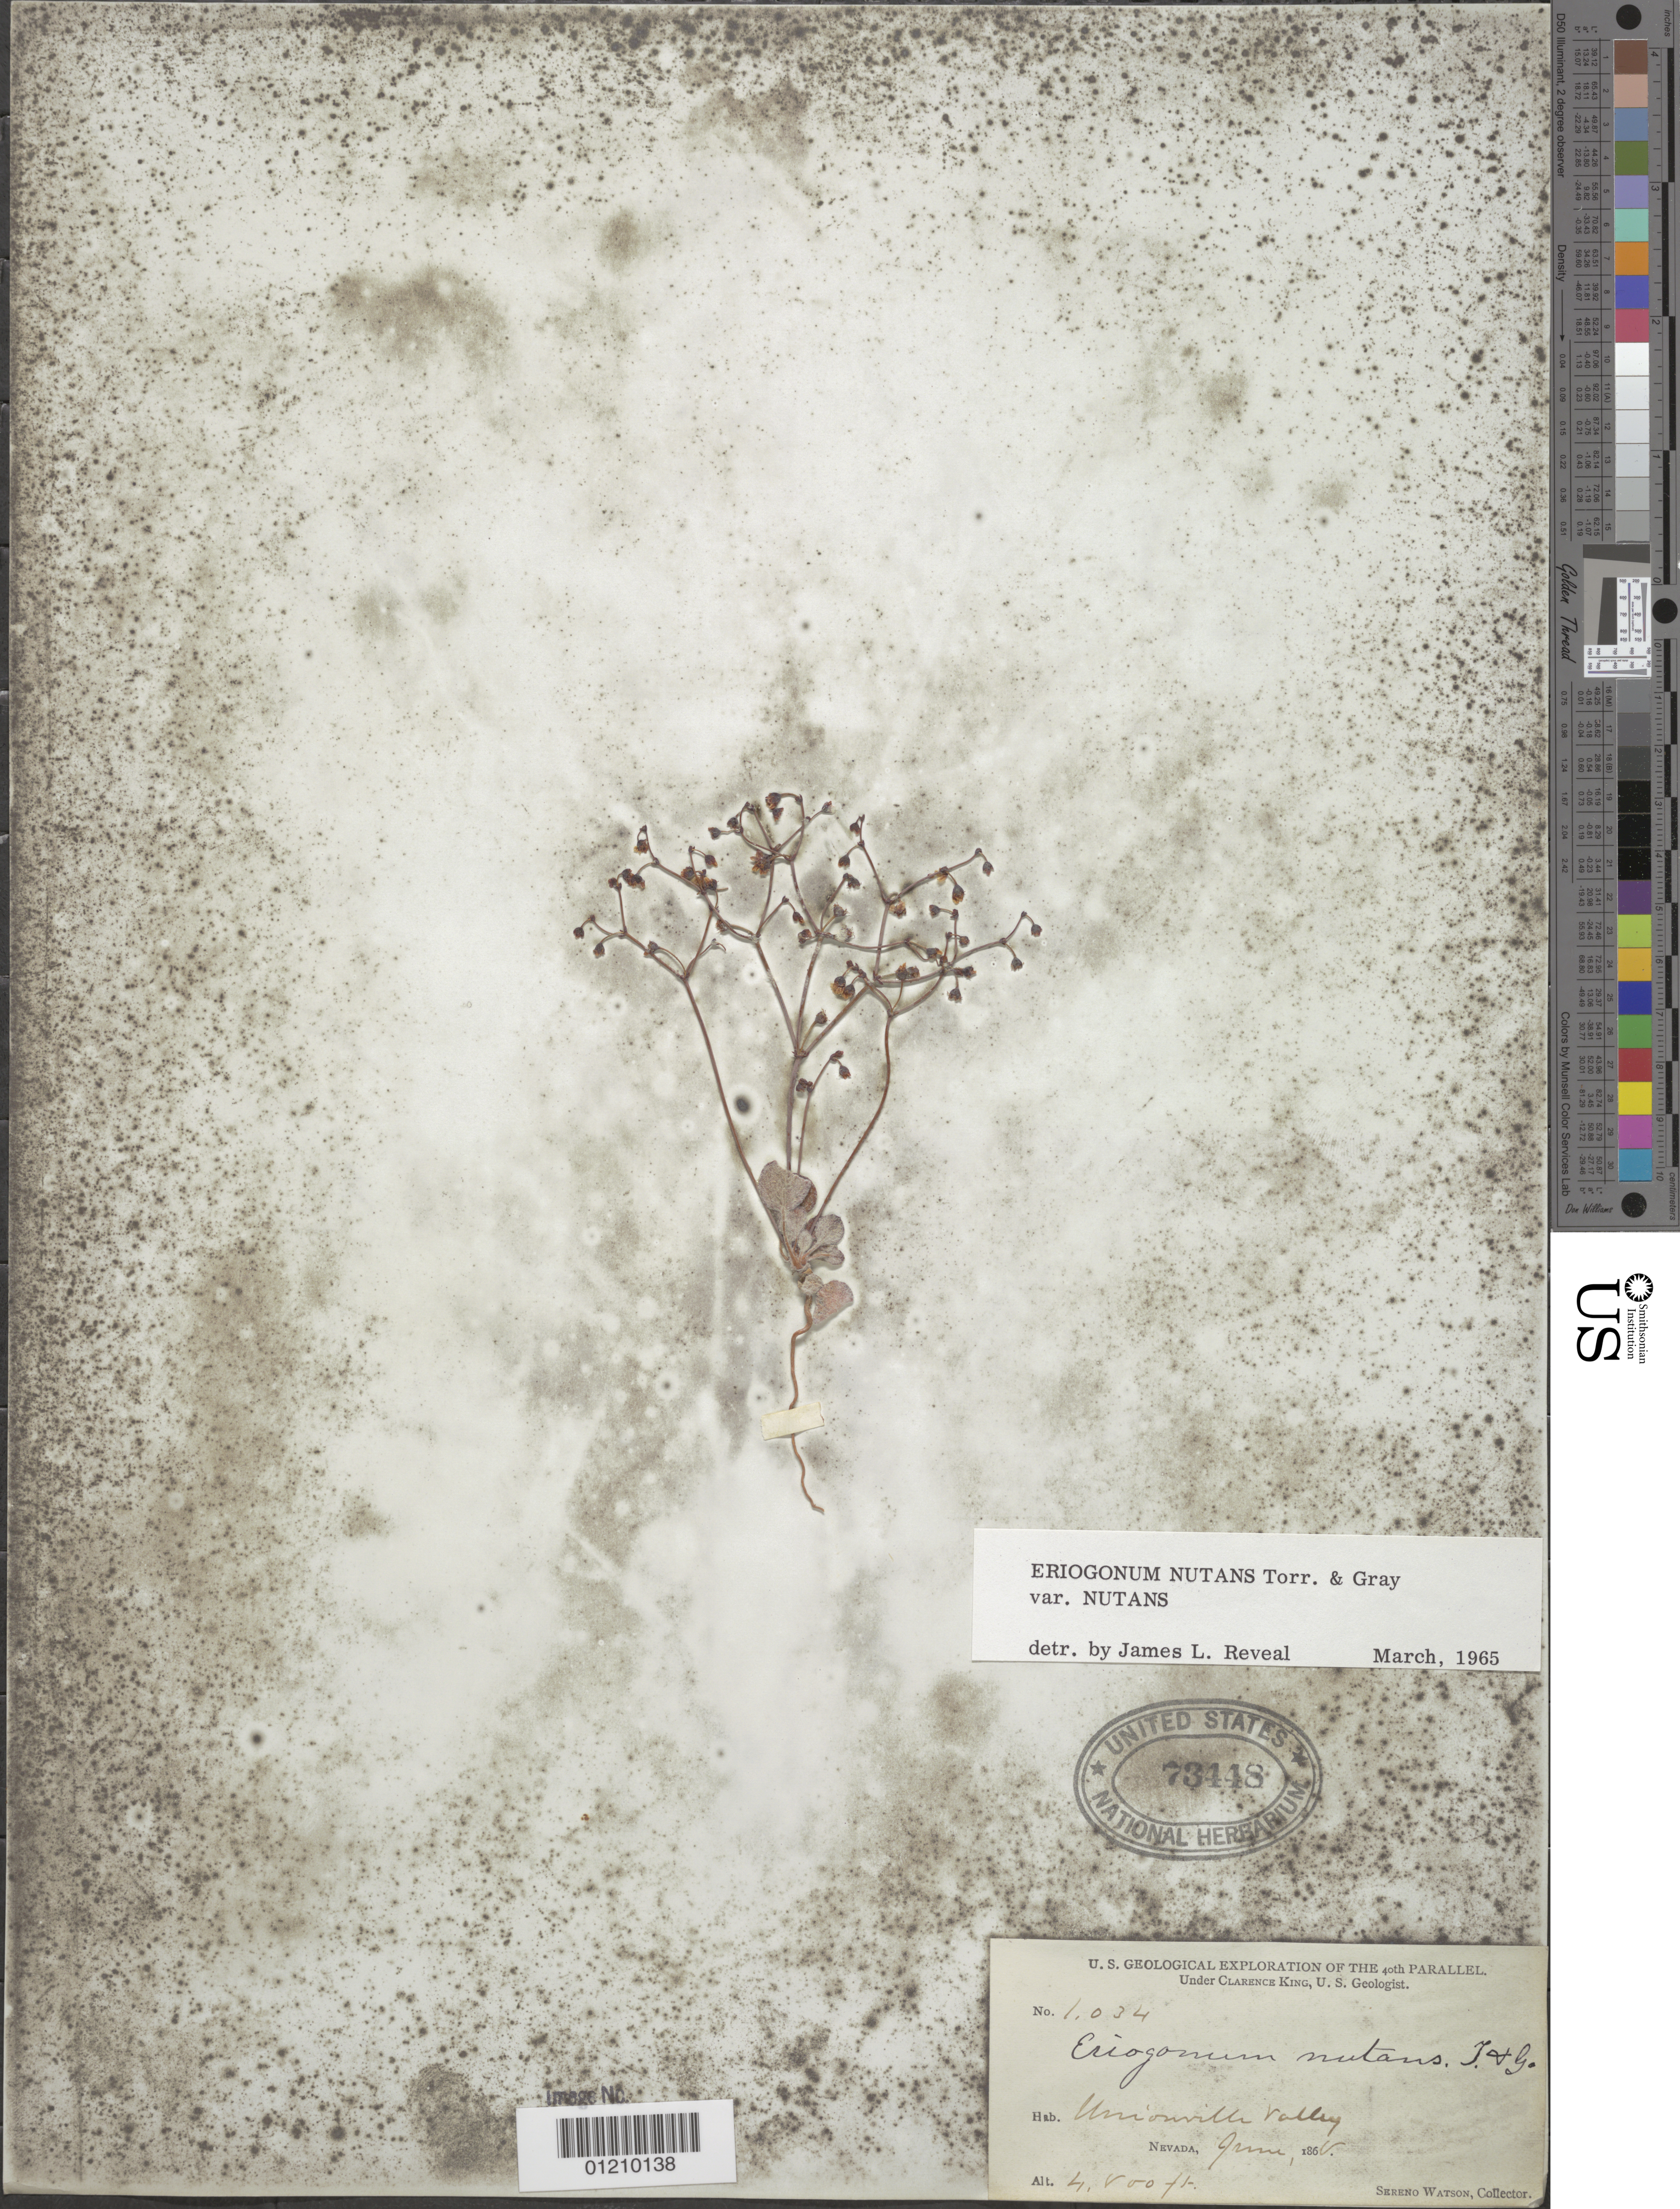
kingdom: Plantae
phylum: Tracheophyta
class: Magnoliopsida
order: Caryophyllales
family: Polygonaceae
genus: Eriogonum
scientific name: Eriogonum nutans var. nutans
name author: Torr. & A. Gray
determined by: Reveal, J. L.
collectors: S. Watson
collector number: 1034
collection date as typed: Jun 1868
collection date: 1868-06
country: United States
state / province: Nevada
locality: Unionville Valley.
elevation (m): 1463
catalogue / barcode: US 73448